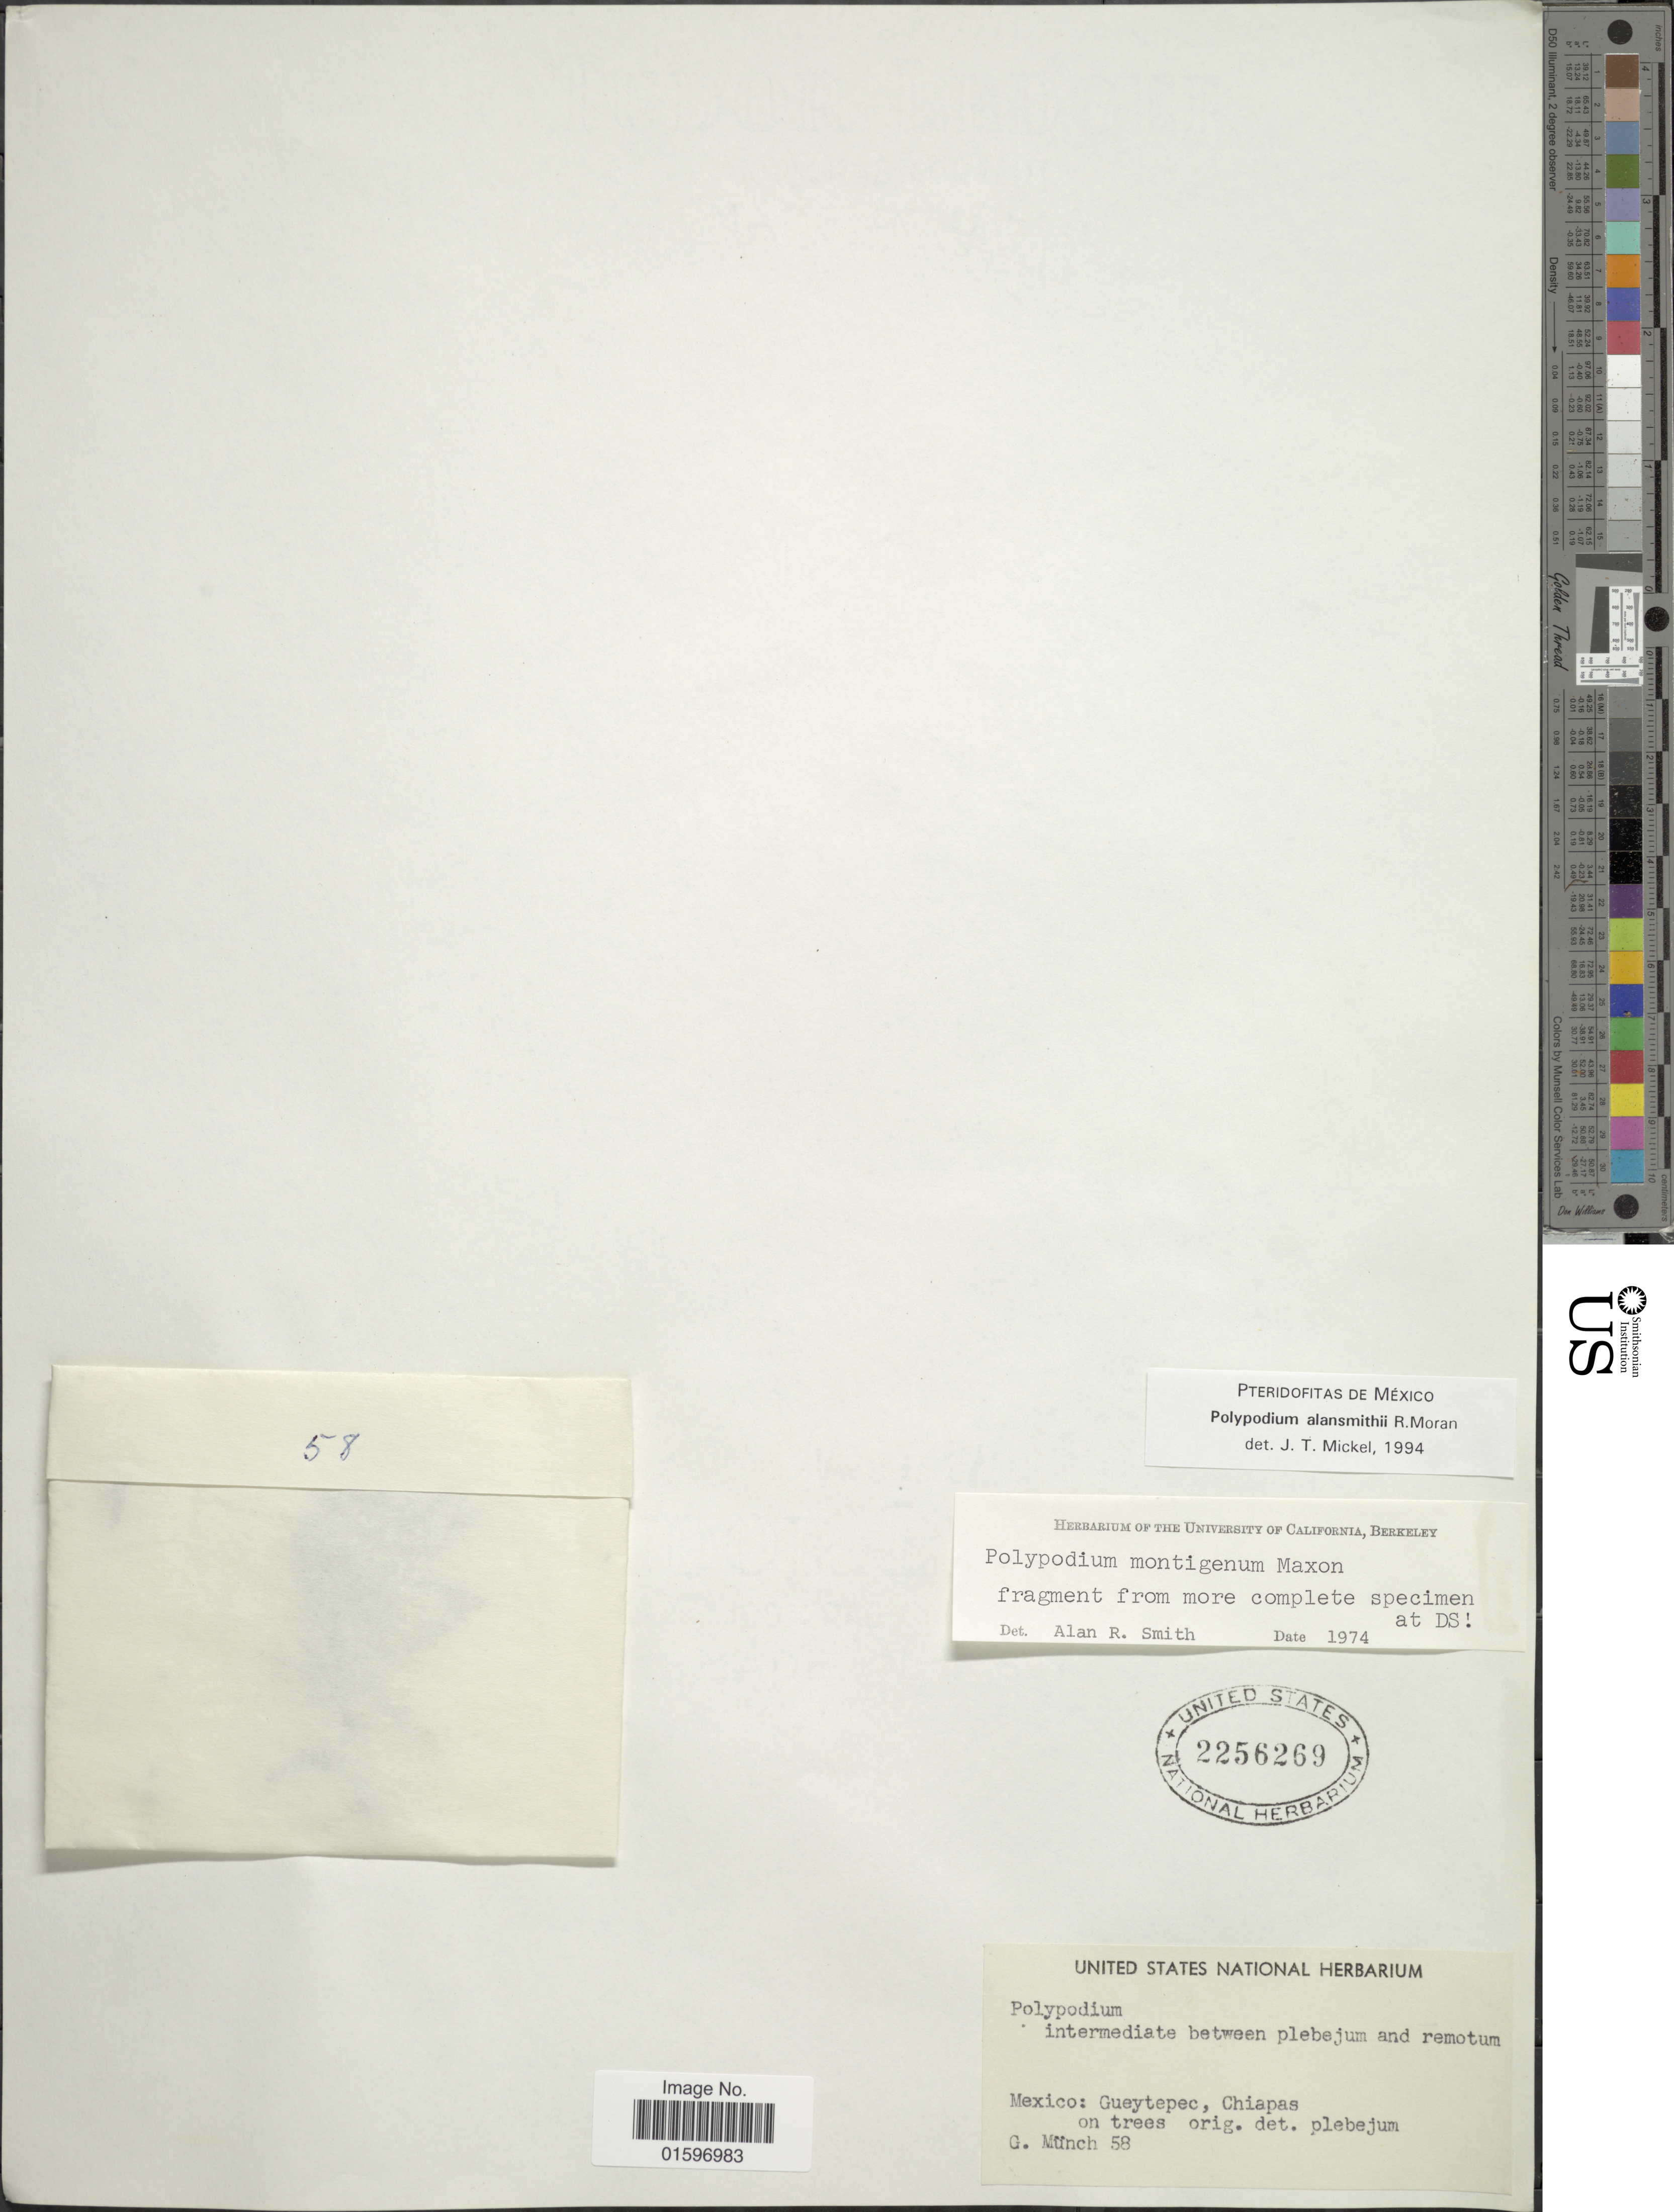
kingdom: Plantae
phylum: Tracheophyta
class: Polypodiopsida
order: Polypodiales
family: Polypodiaceae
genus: Pleopeltis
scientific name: Pleopeltis alansmithii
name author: (R.C. Moran)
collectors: G. Munch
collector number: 58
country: Mexico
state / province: Chiapas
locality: Guetepec.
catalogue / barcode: US 2256269